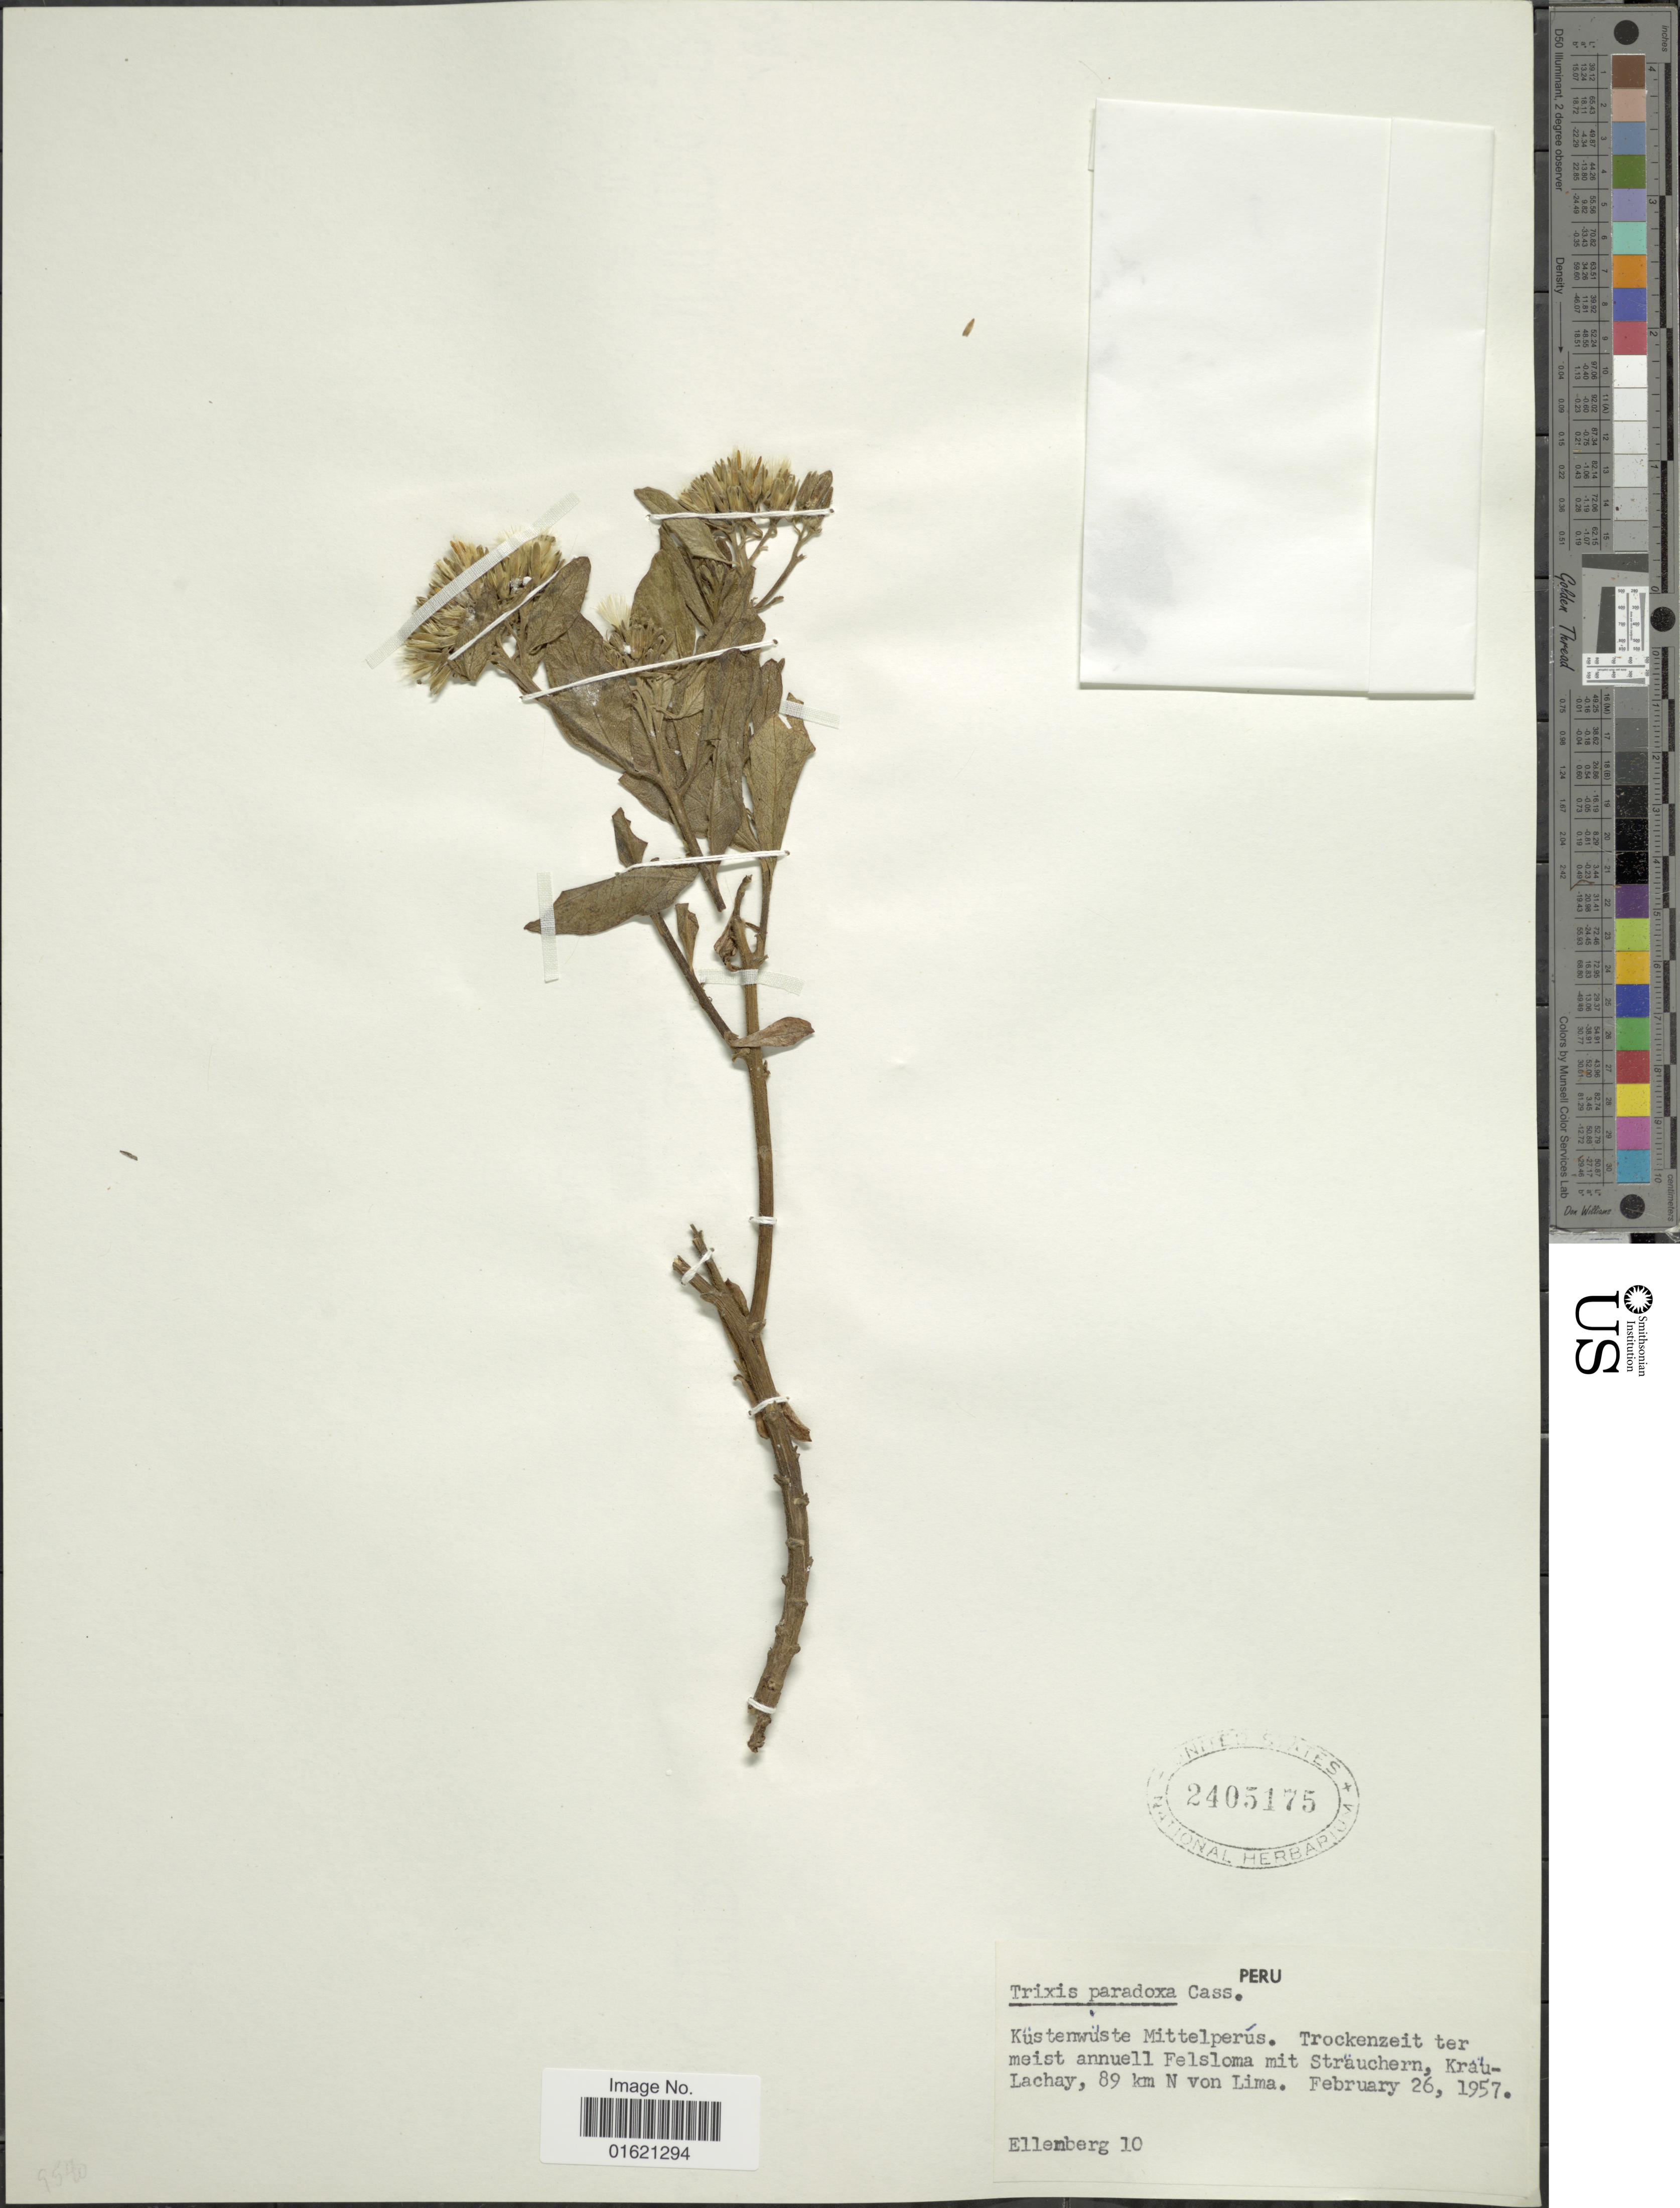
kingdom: Plantae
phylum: Tracheophyta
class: Magnoliopsida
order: Asterales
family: Asteraceae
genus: Trixis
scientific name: Trixis cacalioides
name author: (Kunth) D. Don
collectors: H. Ellenberg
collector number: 10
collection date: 1957-02-26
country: Peru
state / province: Lima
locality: Kustenwuste Mittelperus. Trockenzeit ter meist annuell Felsloma zit Strauchern, Kraulachay,89 km N von Lima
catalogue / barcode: US 2405175